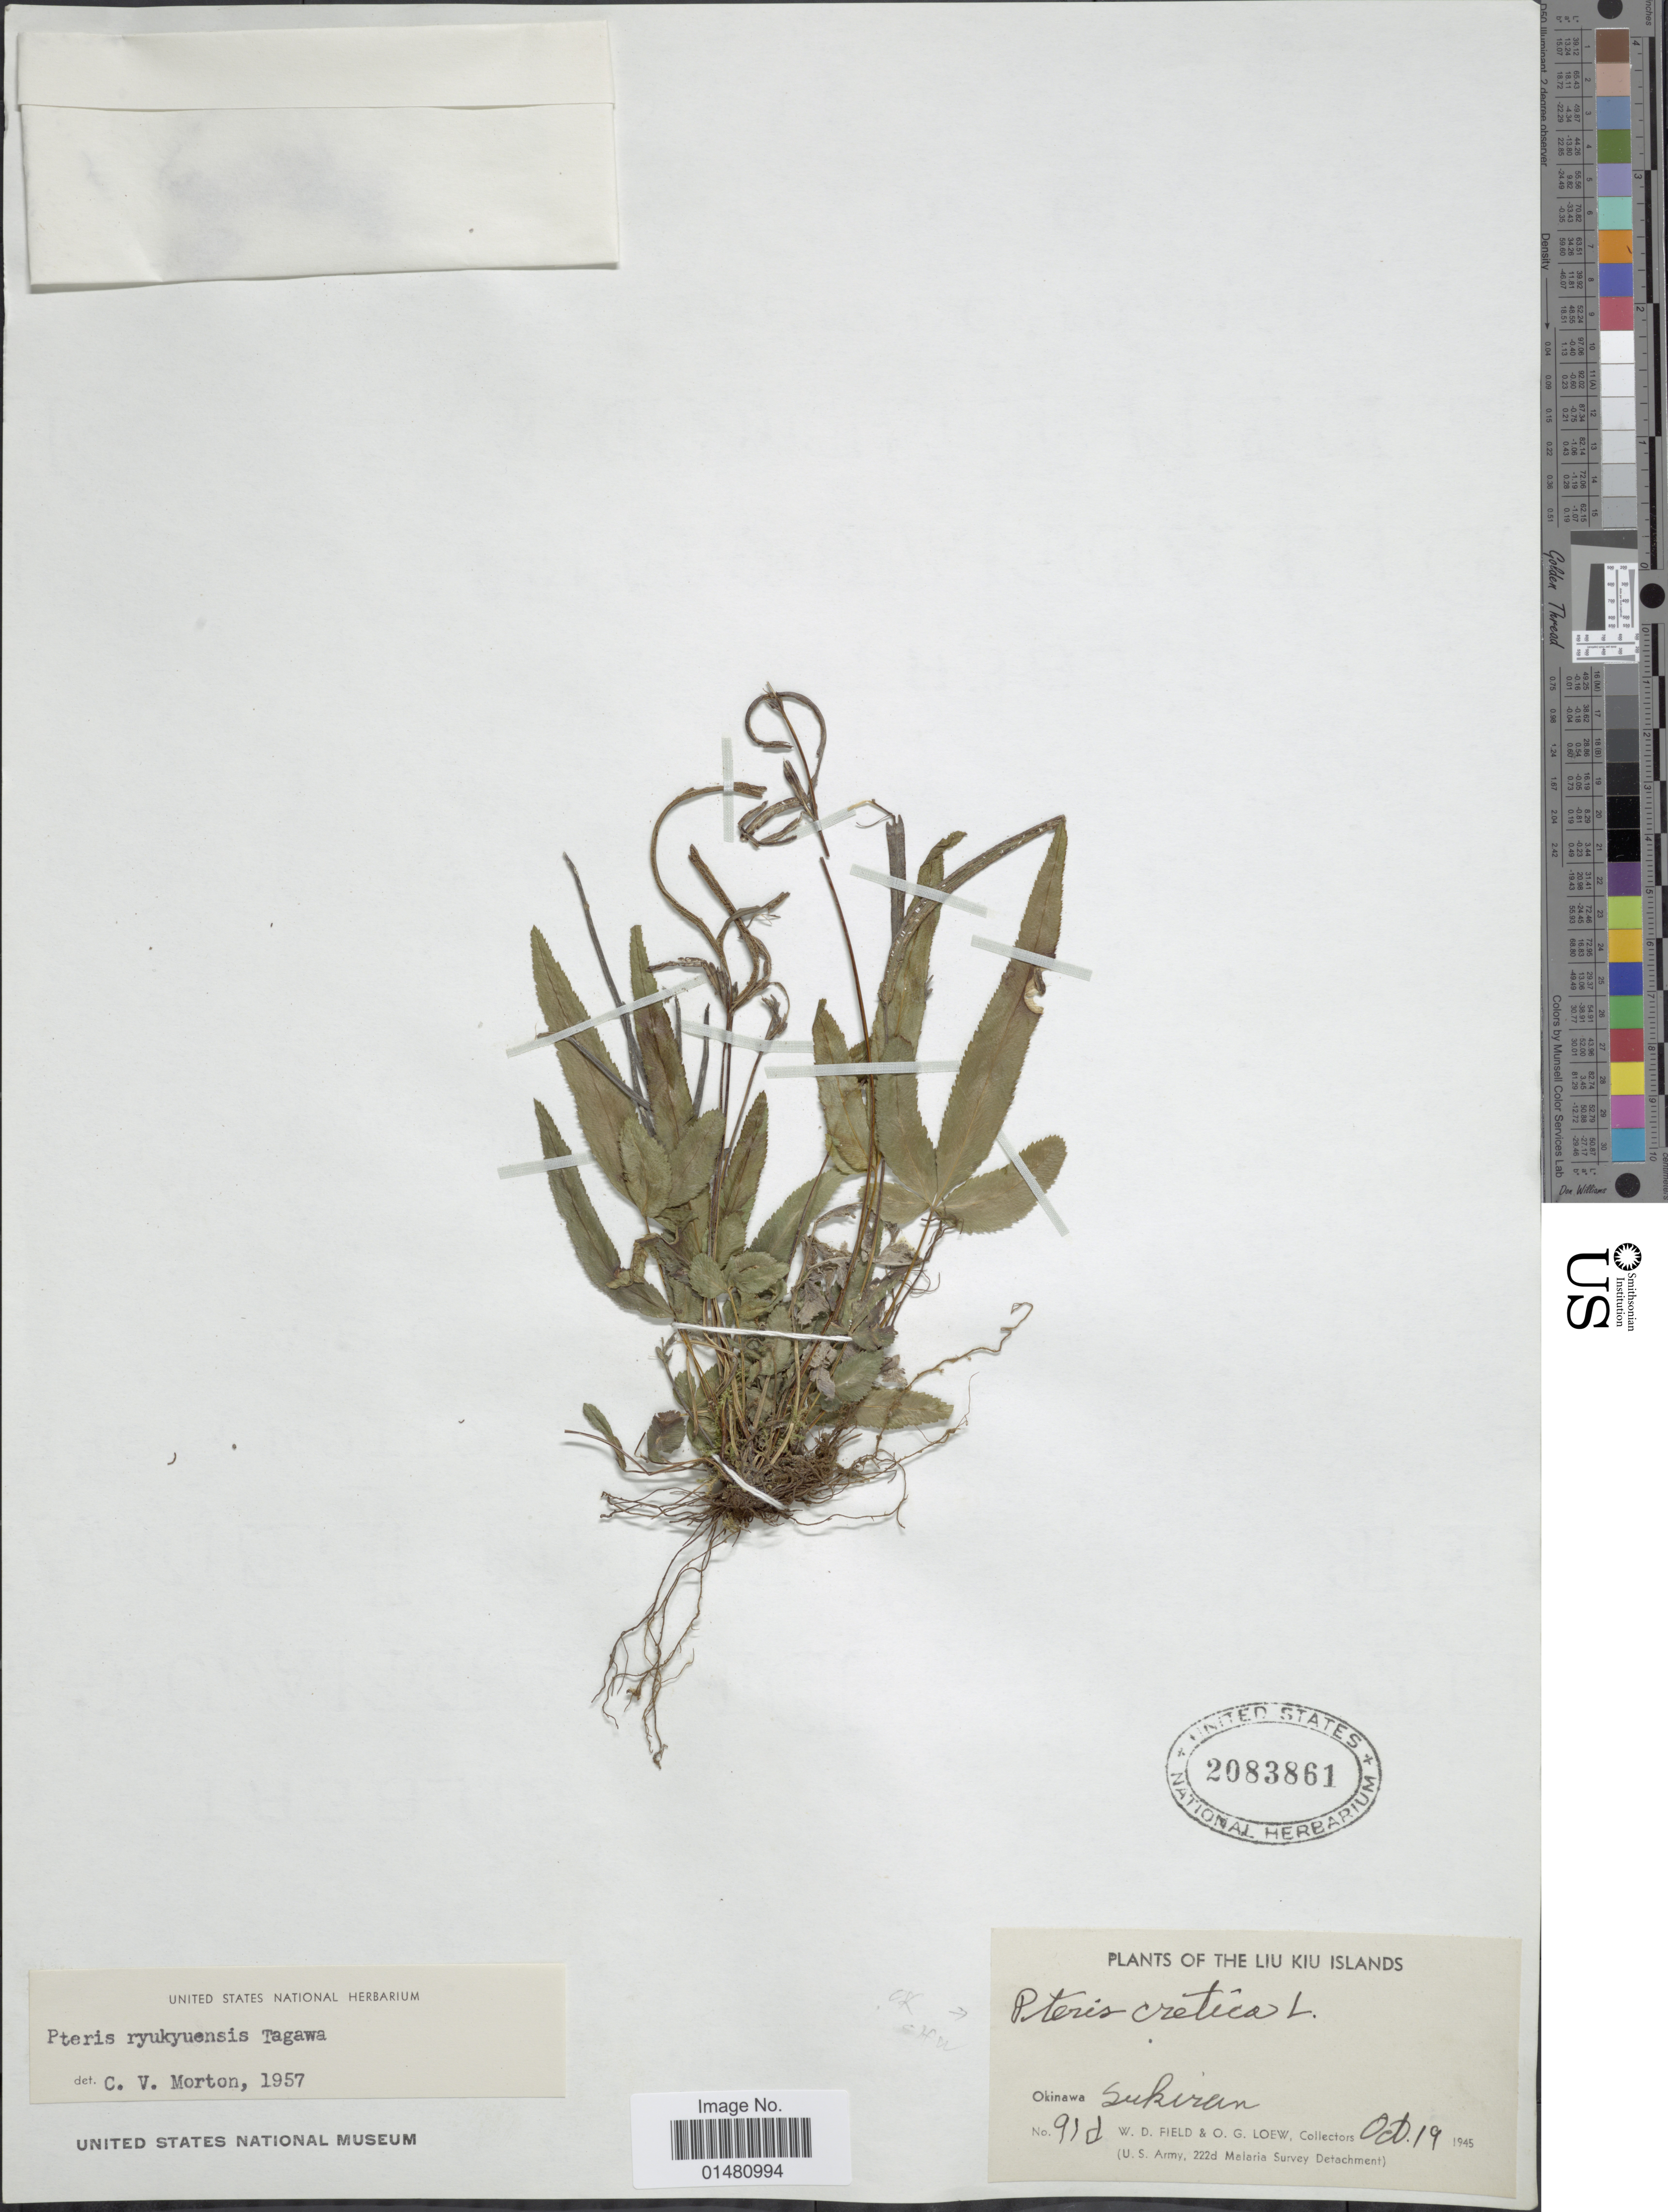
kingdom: Plantae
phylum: Tracheophyta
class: Polypodiopsida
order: Polypodiales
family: Pteridaceae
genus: Pteris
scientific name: Pteris ryukyuensis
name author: Tagawa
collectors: W. D. Field & O. G. Loew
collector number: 91d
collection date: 1945-10-19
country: Japan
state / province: Okinawa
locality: The Liu Kiu Islands, Okinawa Sukiran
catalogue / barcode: US 2083861